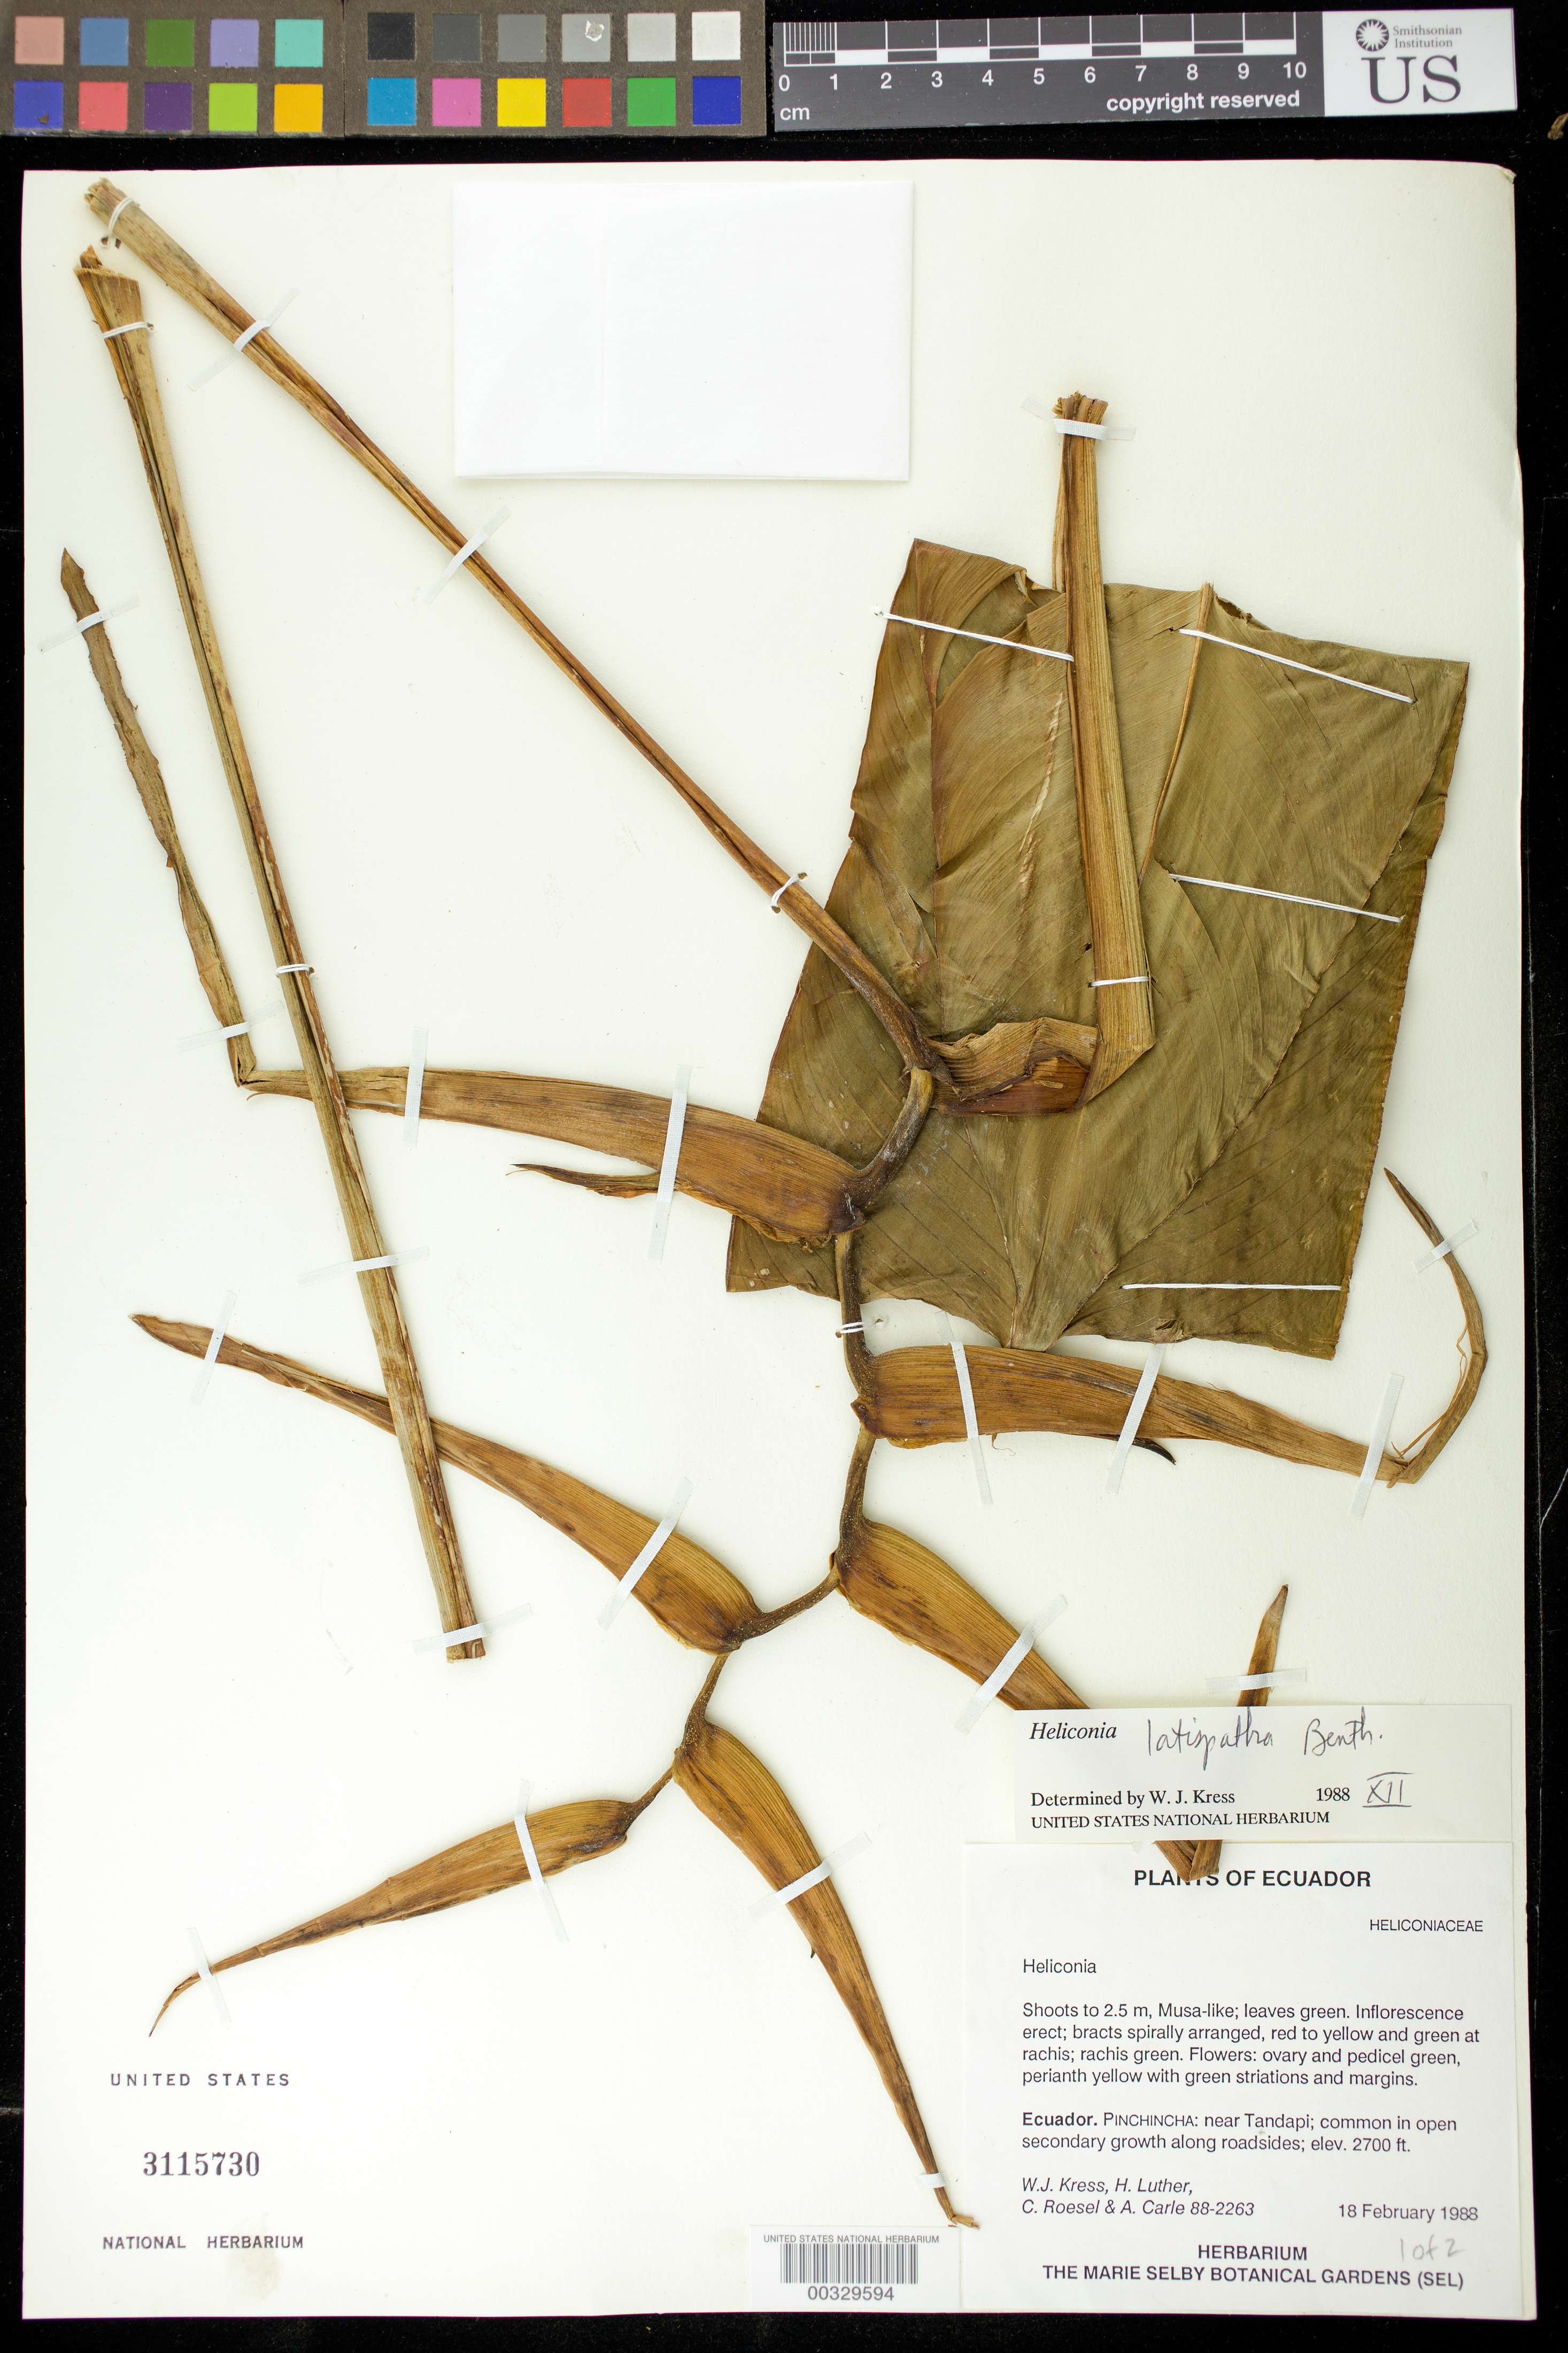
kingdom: Plantae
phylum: Tracheophyta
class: Liliopsida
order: Zingiberales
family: Heliconiaceae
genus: Heliconia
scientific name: Heliconia latispatha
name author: Benth.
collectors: W. J. Kress, Harry E. Luther, C. S. Roesel & A. Carle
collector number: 88-2263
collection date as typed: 18 Feb 1988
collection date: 1988-02-18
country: Ecuador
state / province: Pichincha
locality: Near tandapi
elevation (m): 823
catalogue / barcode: US 3115730